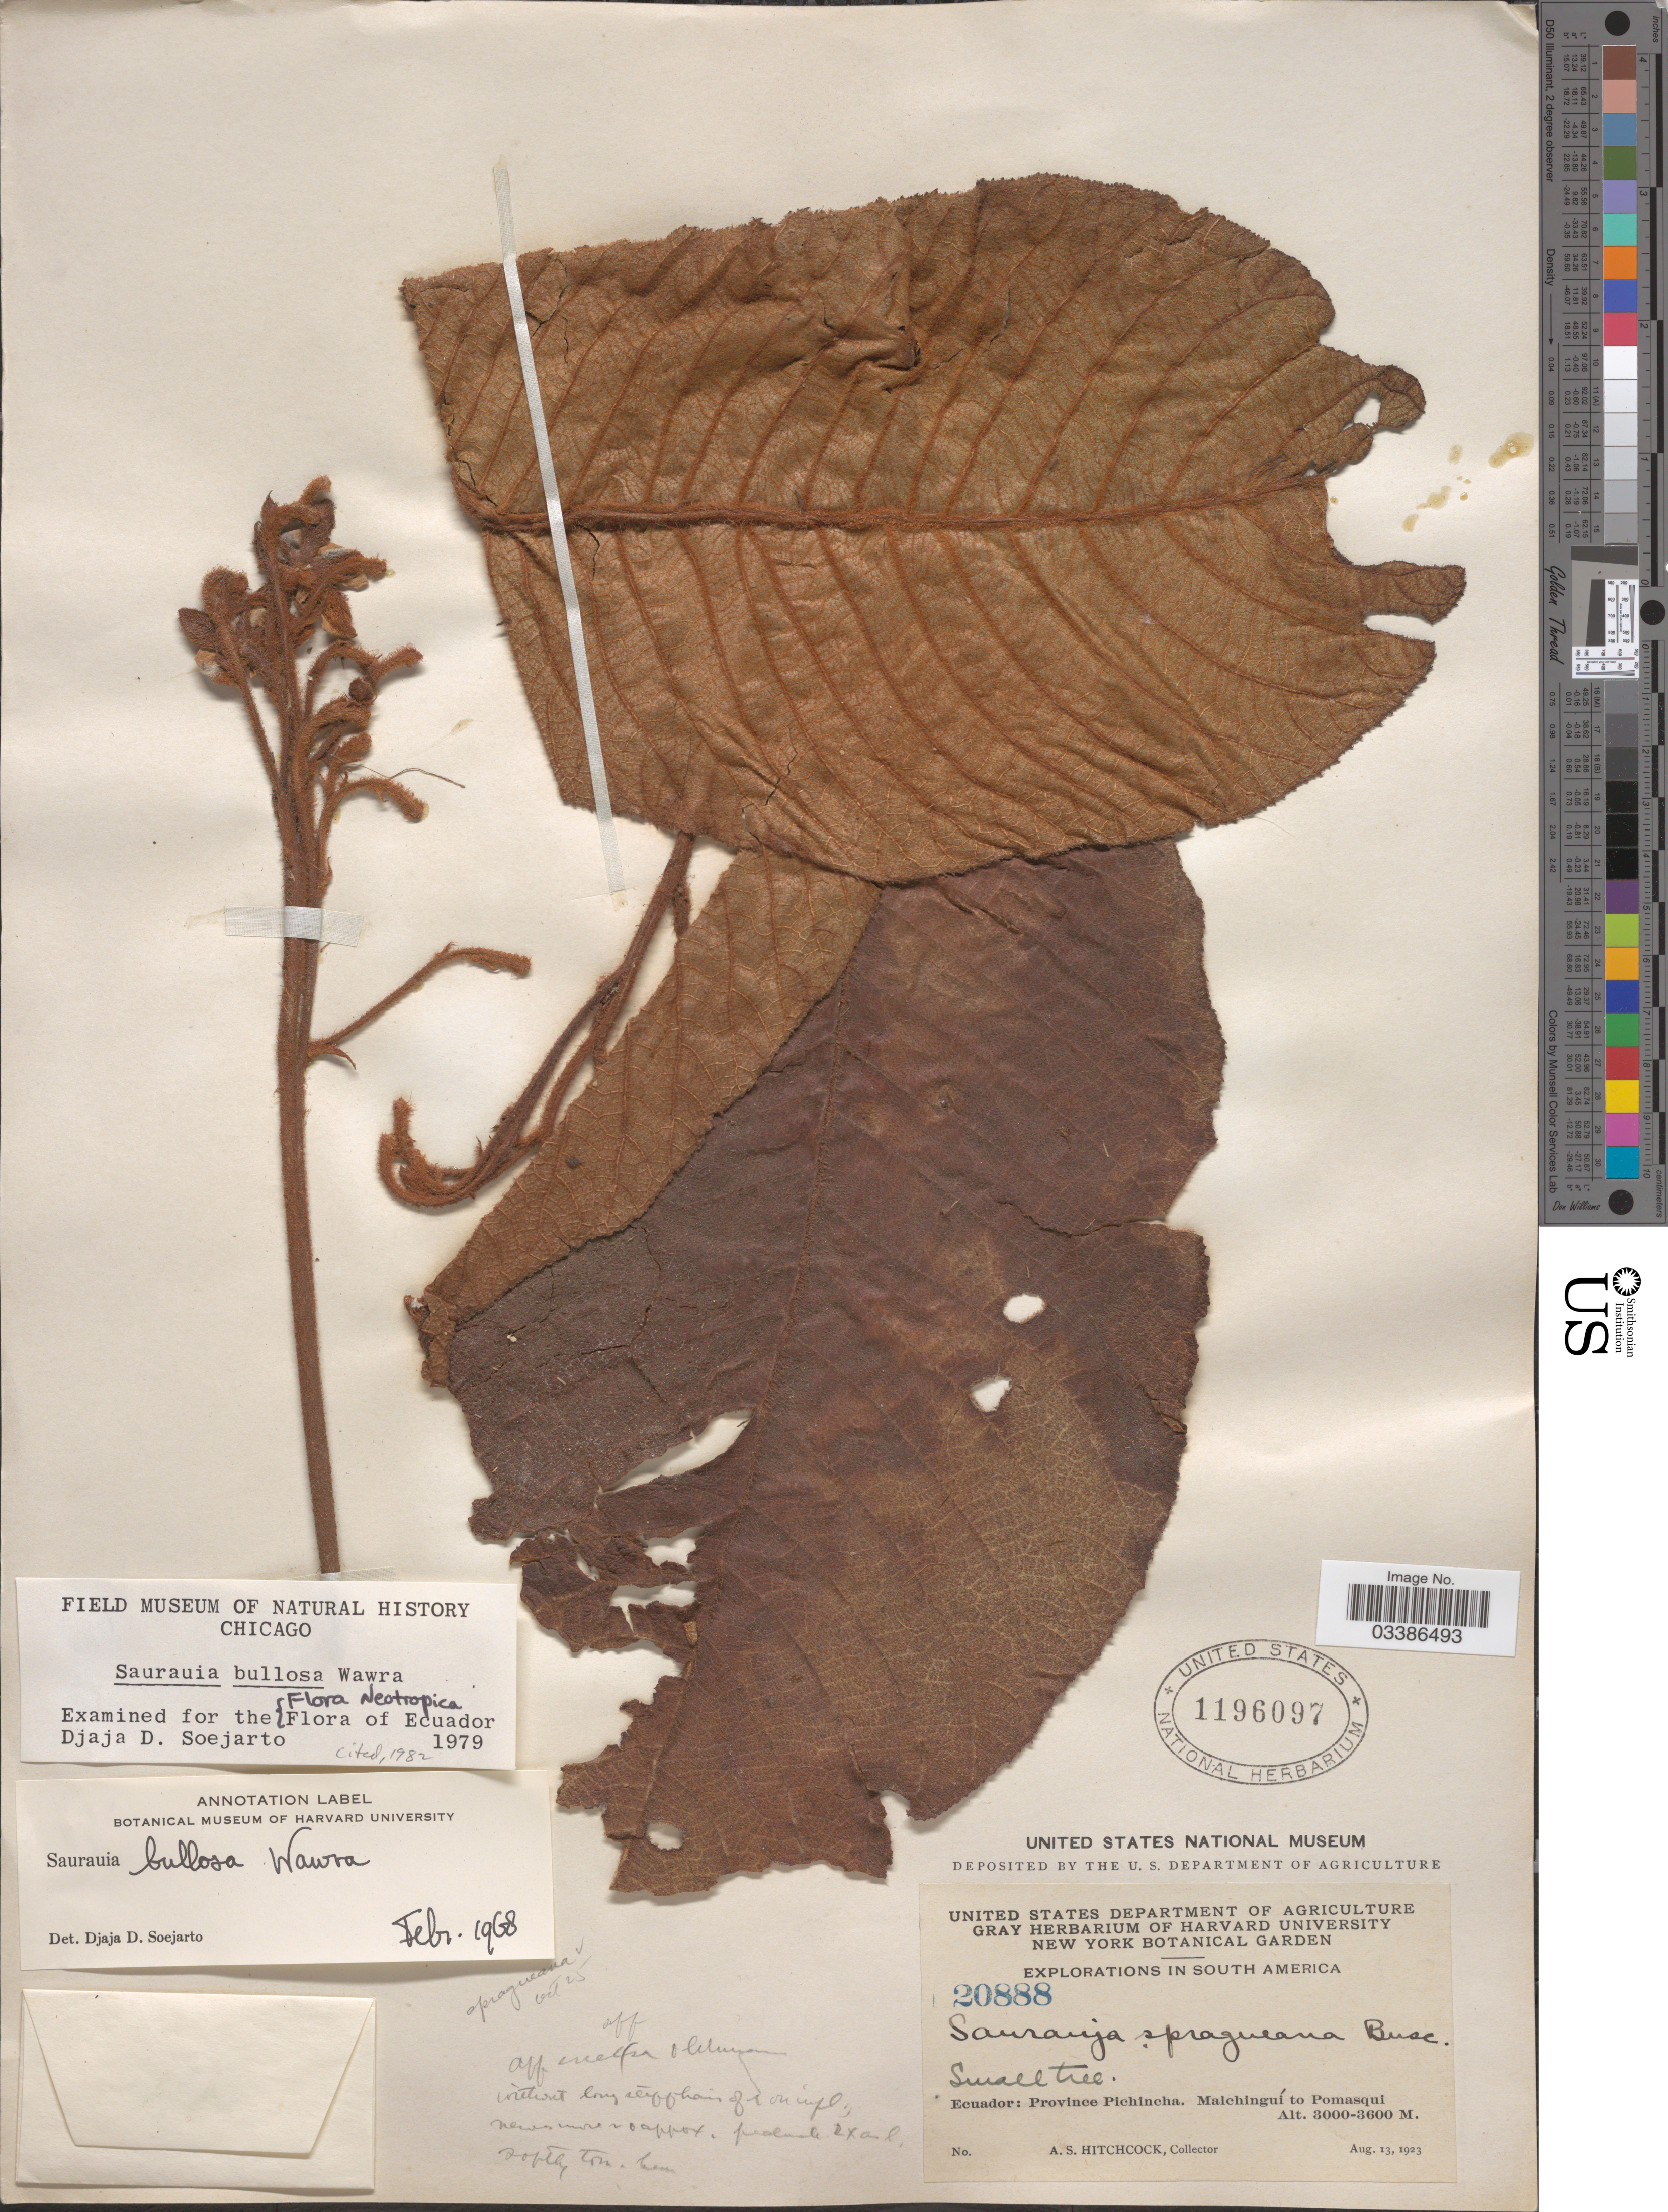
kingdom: Plantae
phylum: Tracheophyta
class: Magnoliopsida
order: Ericales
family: Actinidiaceae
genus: Saurauia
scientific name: Saurauia bullosa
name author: Wawra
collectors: A. S. Hitchcock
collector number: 20888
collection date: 1923-08-13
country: Ecuador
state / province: Pichincha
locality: Malchinguí to Pomasqui.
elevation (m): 3000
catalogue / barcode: US 1196097